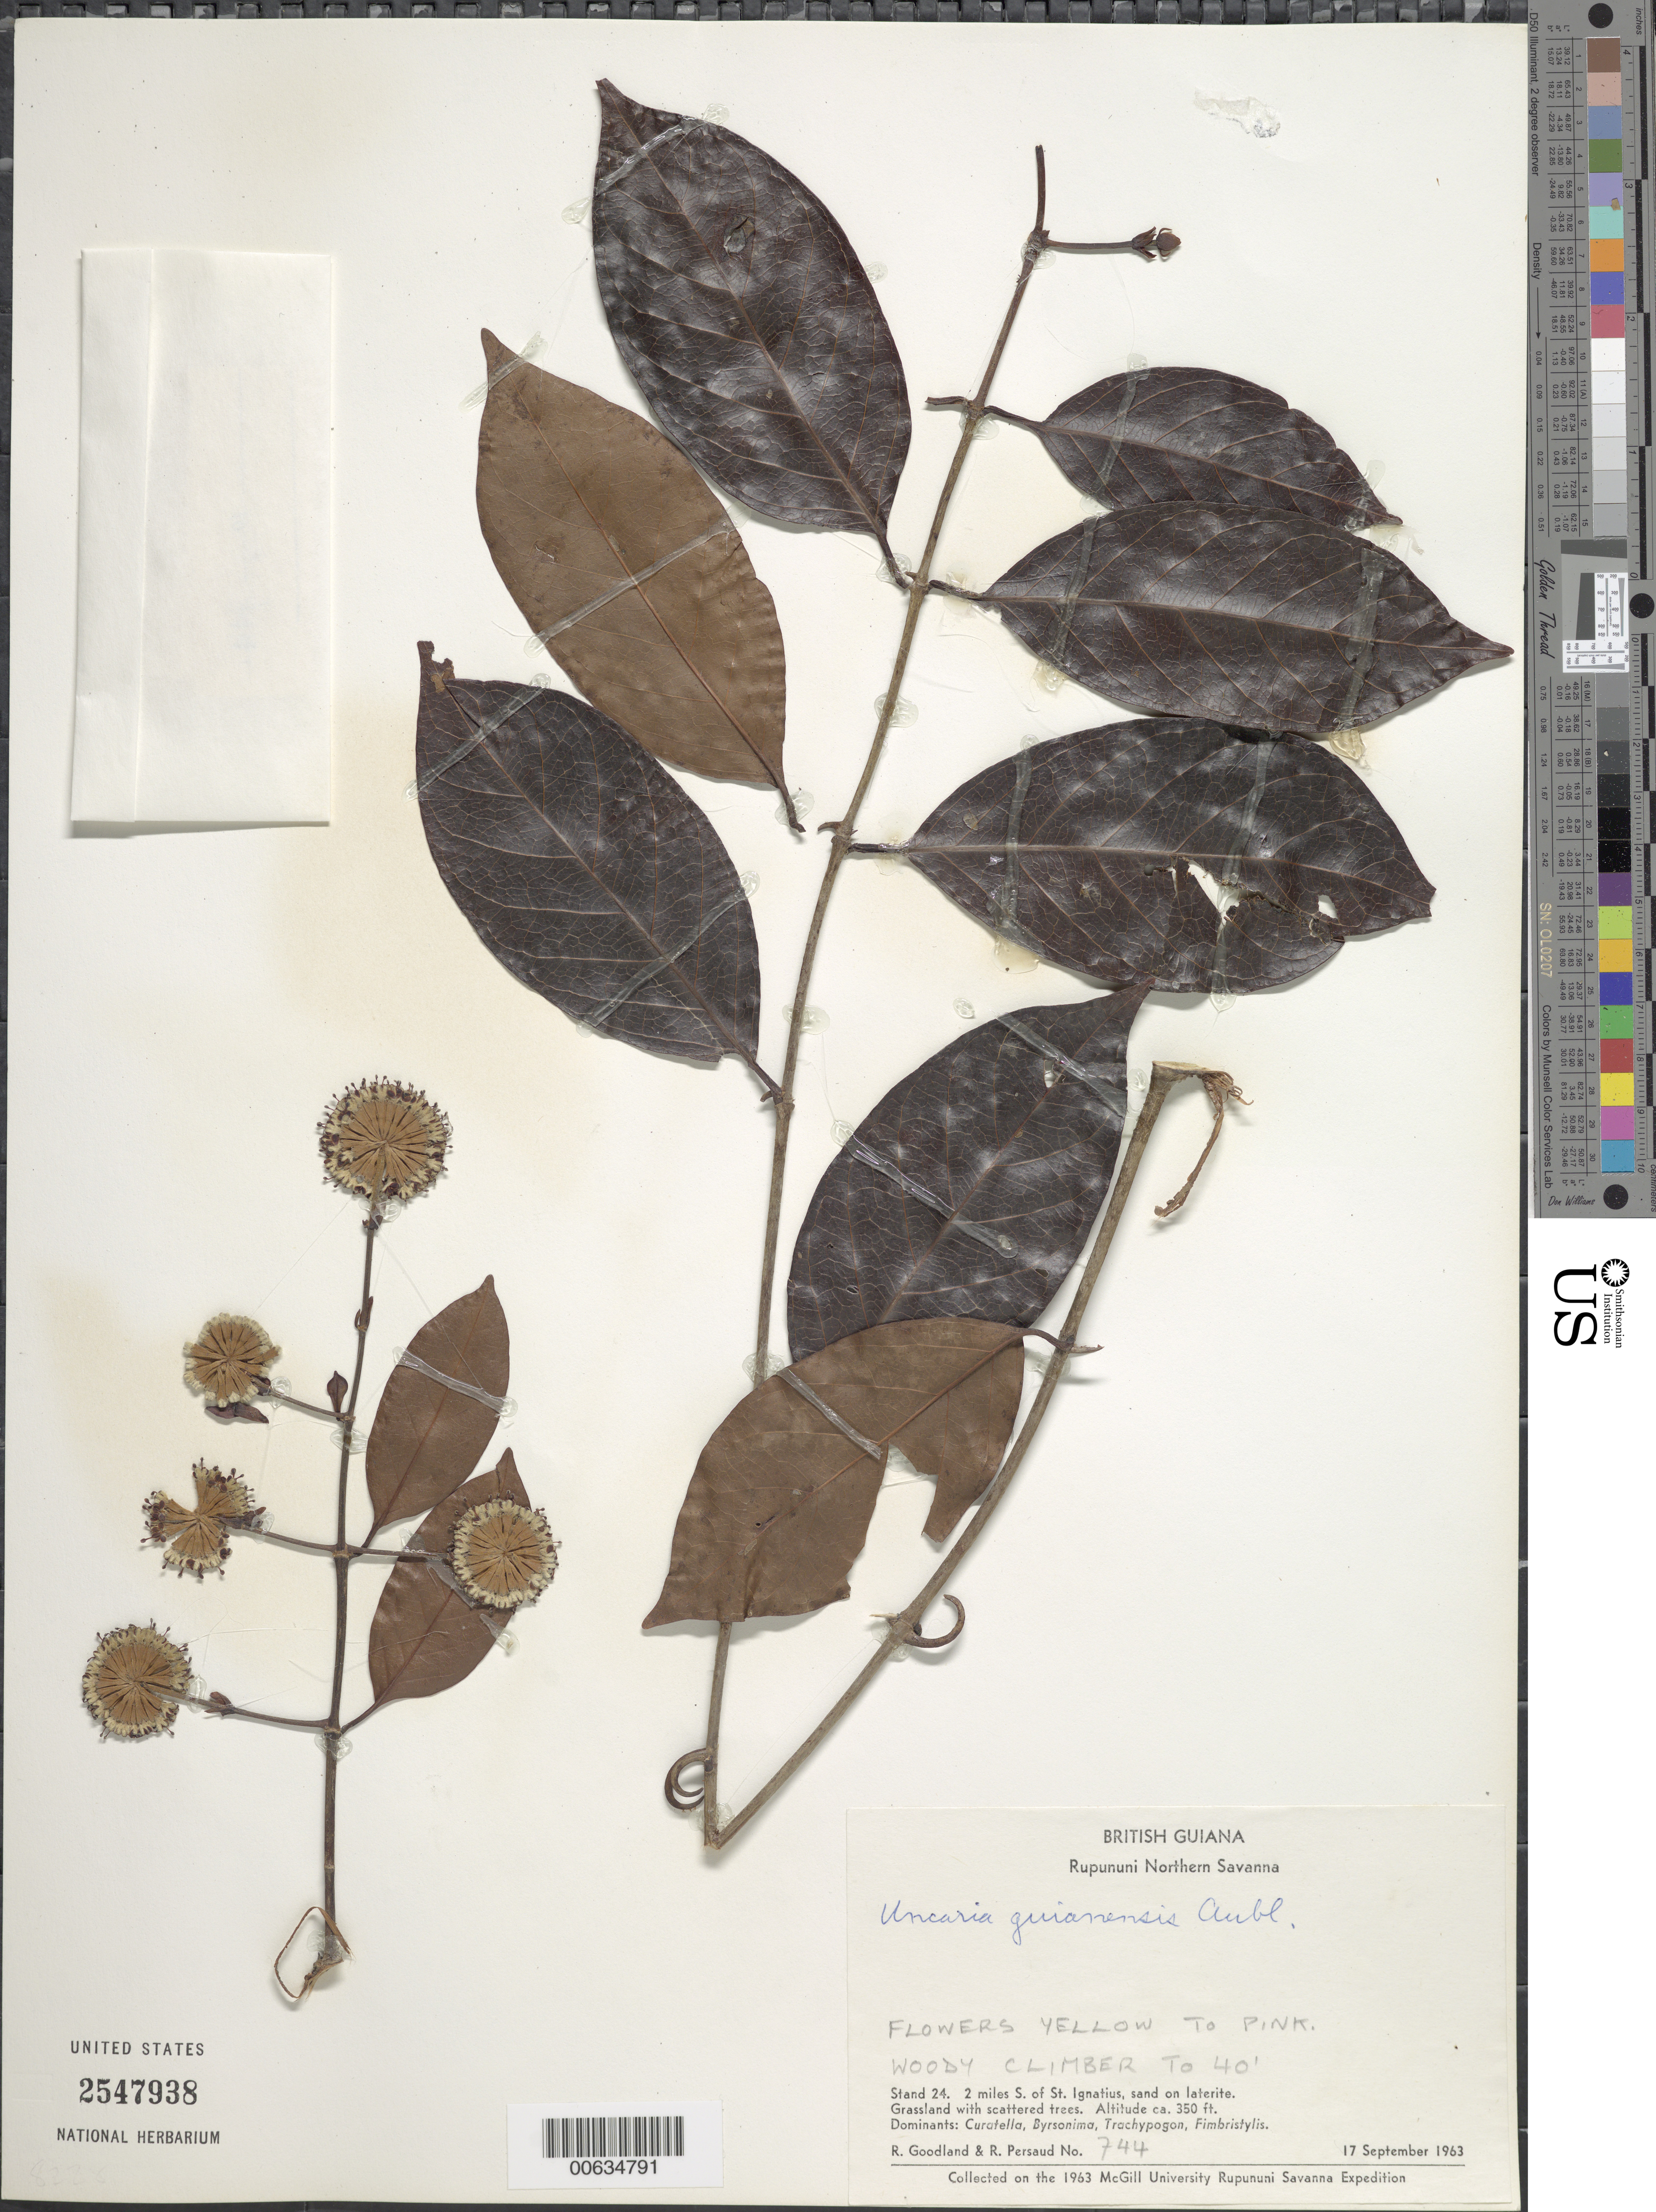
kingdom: Plantae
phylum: Tracheophyta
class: Magnoliopsida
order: Gentianales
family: Rubiaceae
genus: Uncaria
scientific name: Uncaria guianensis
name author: (Aubl.) J.F. Gmel.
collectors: R. Goodland & R. Persaud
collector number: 744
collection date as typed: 17-Sep-63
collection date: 1963-09-17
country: Guyana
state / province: U. Takutu-U. Essequibo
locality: Rupununi Northern Savanna, St. Ignatius, 2 mi. S of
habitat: Sand on laterite. Grassland with scattered trees. Dominants: Curatella, Byrsonima, Trachypogon, Fimbristylis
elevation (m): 107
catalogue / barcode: US 2547938